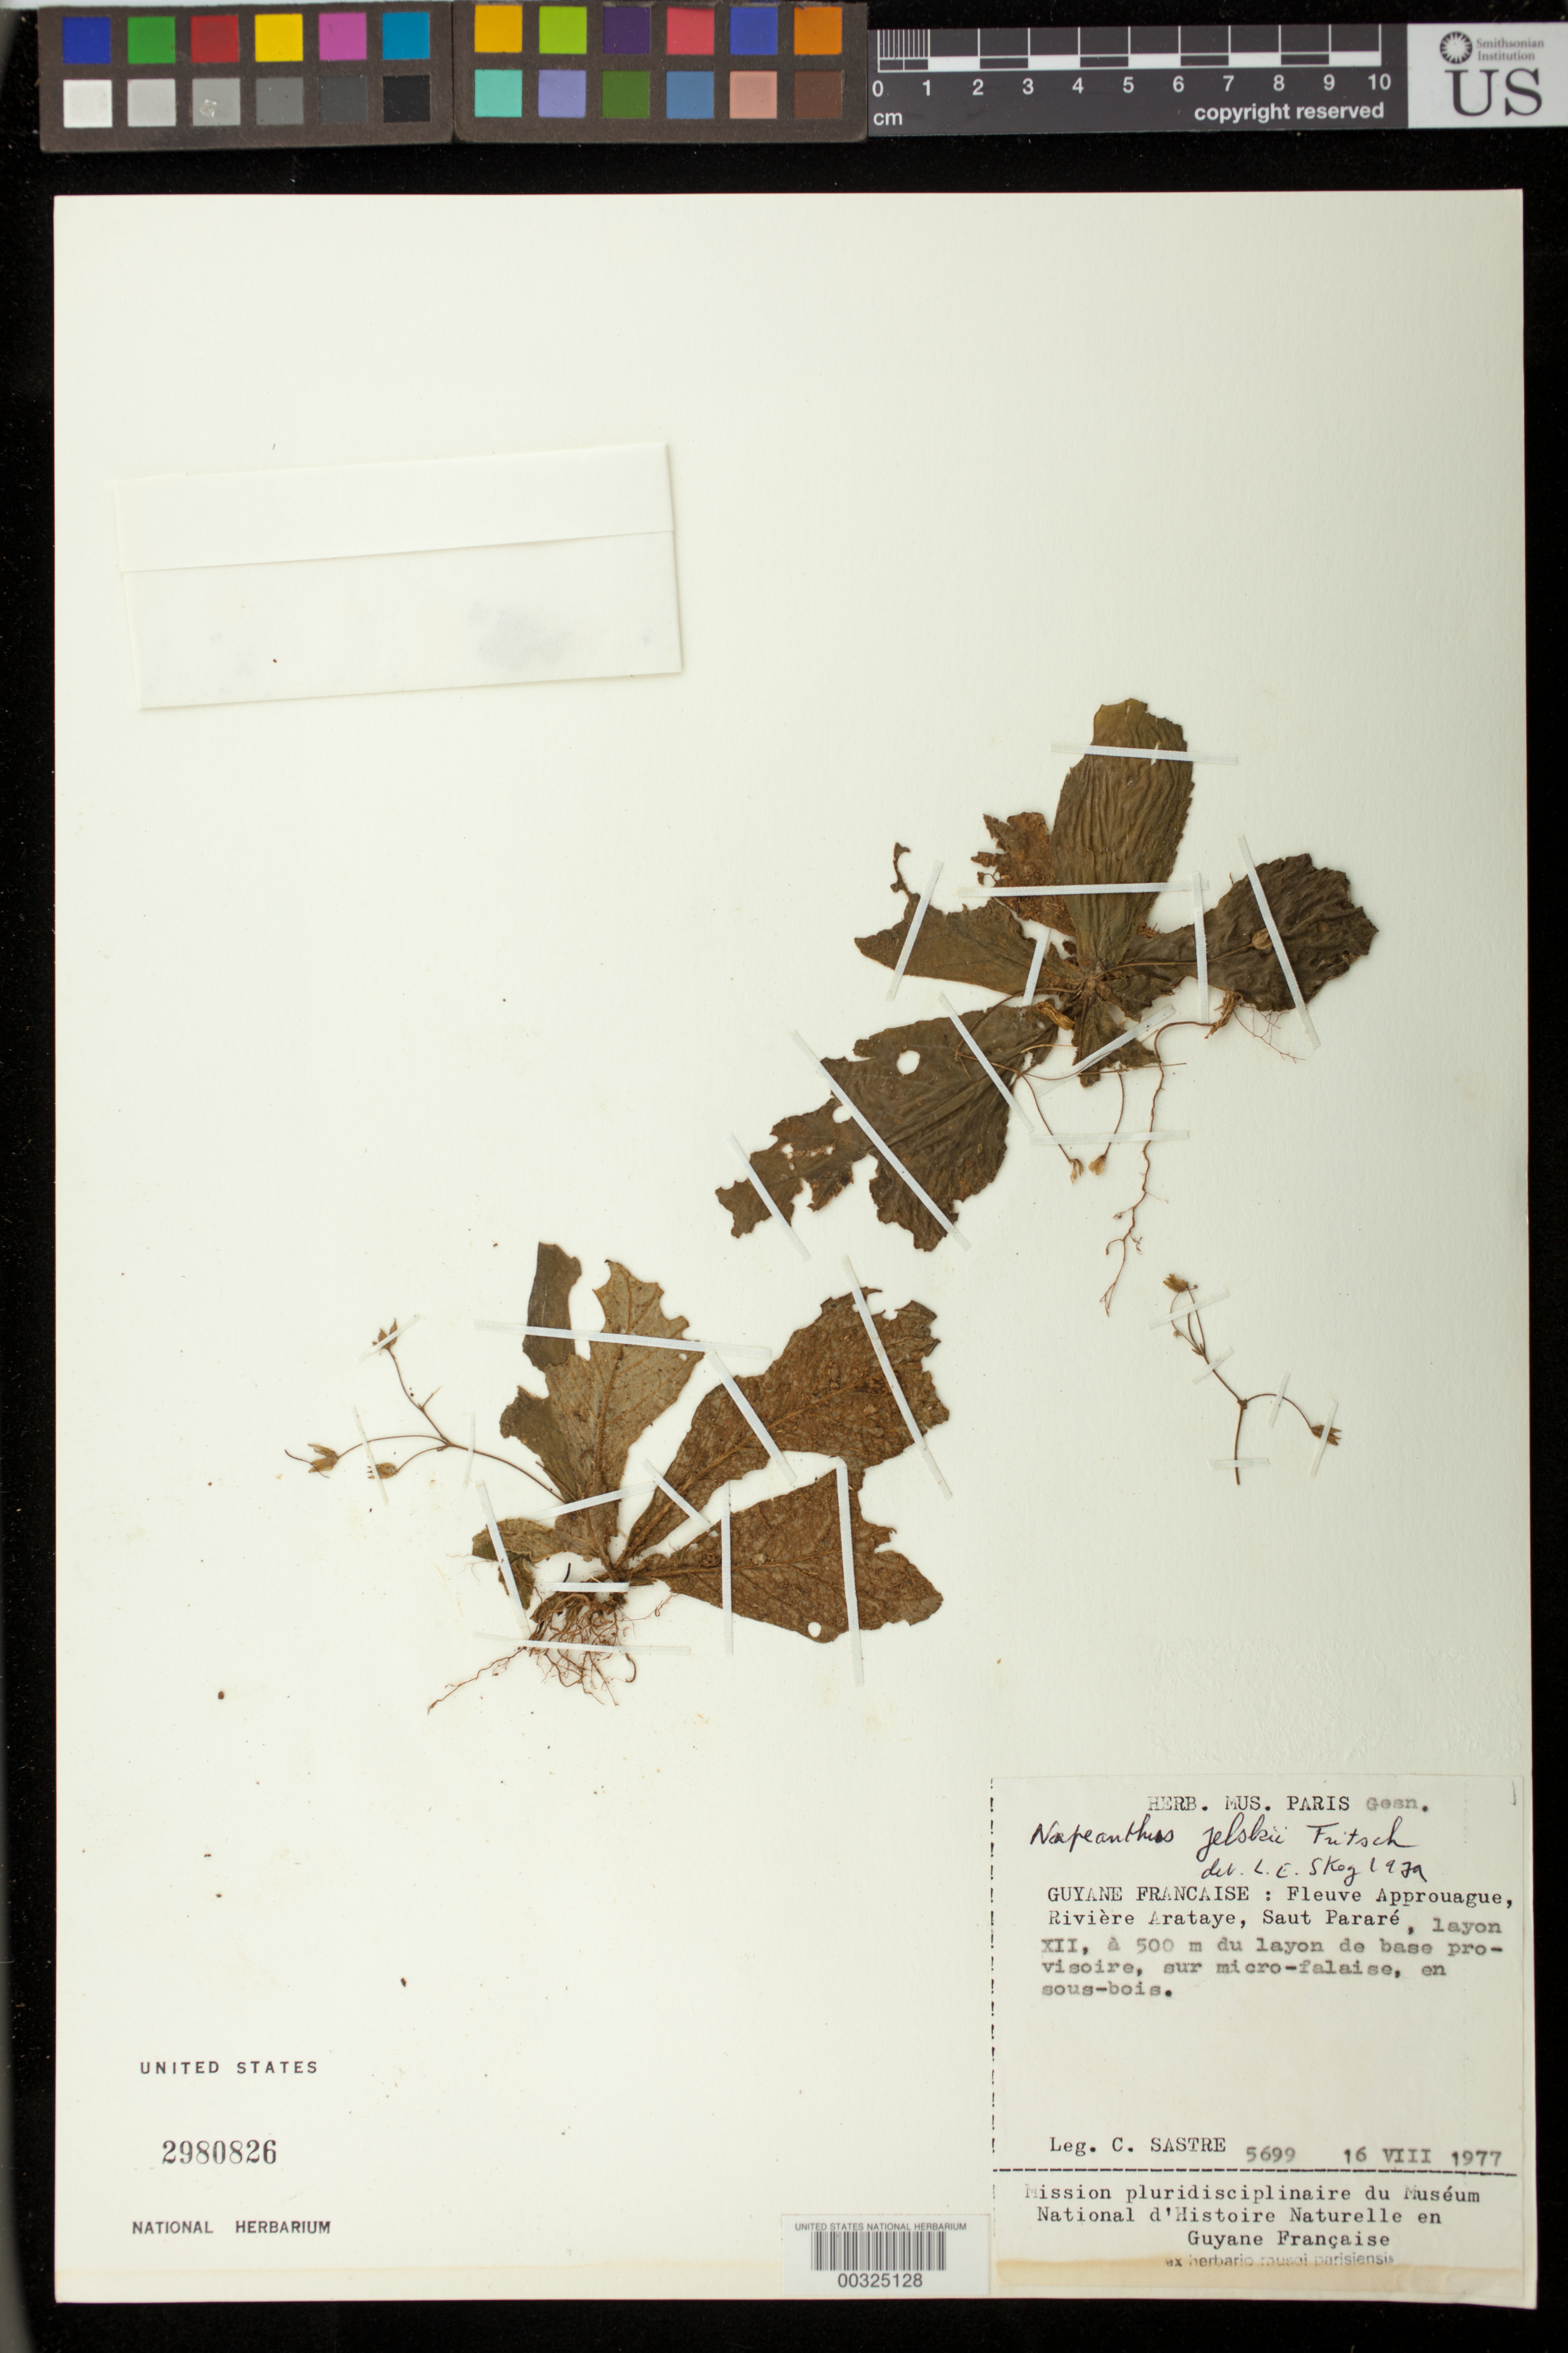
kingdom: Plantae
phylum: Tracheophyta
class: Magnoliopsida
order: Lamiales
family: Gesneriaceae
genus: Napeanthus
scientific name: Napeanthus jelskii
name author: Fritsch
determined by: Skog, Laurence E.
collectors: C. H. L. Sastre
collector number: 5699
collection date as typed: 16 Aug 1977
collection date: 1977-08-16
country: French Guiana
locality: Fleuve Approuague, Riviere Arataye, Saut Pararé, layon XII, à 500 m du layon de base provisoire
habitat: sur micro-falaise, en sous bois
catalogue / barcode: US 2980826